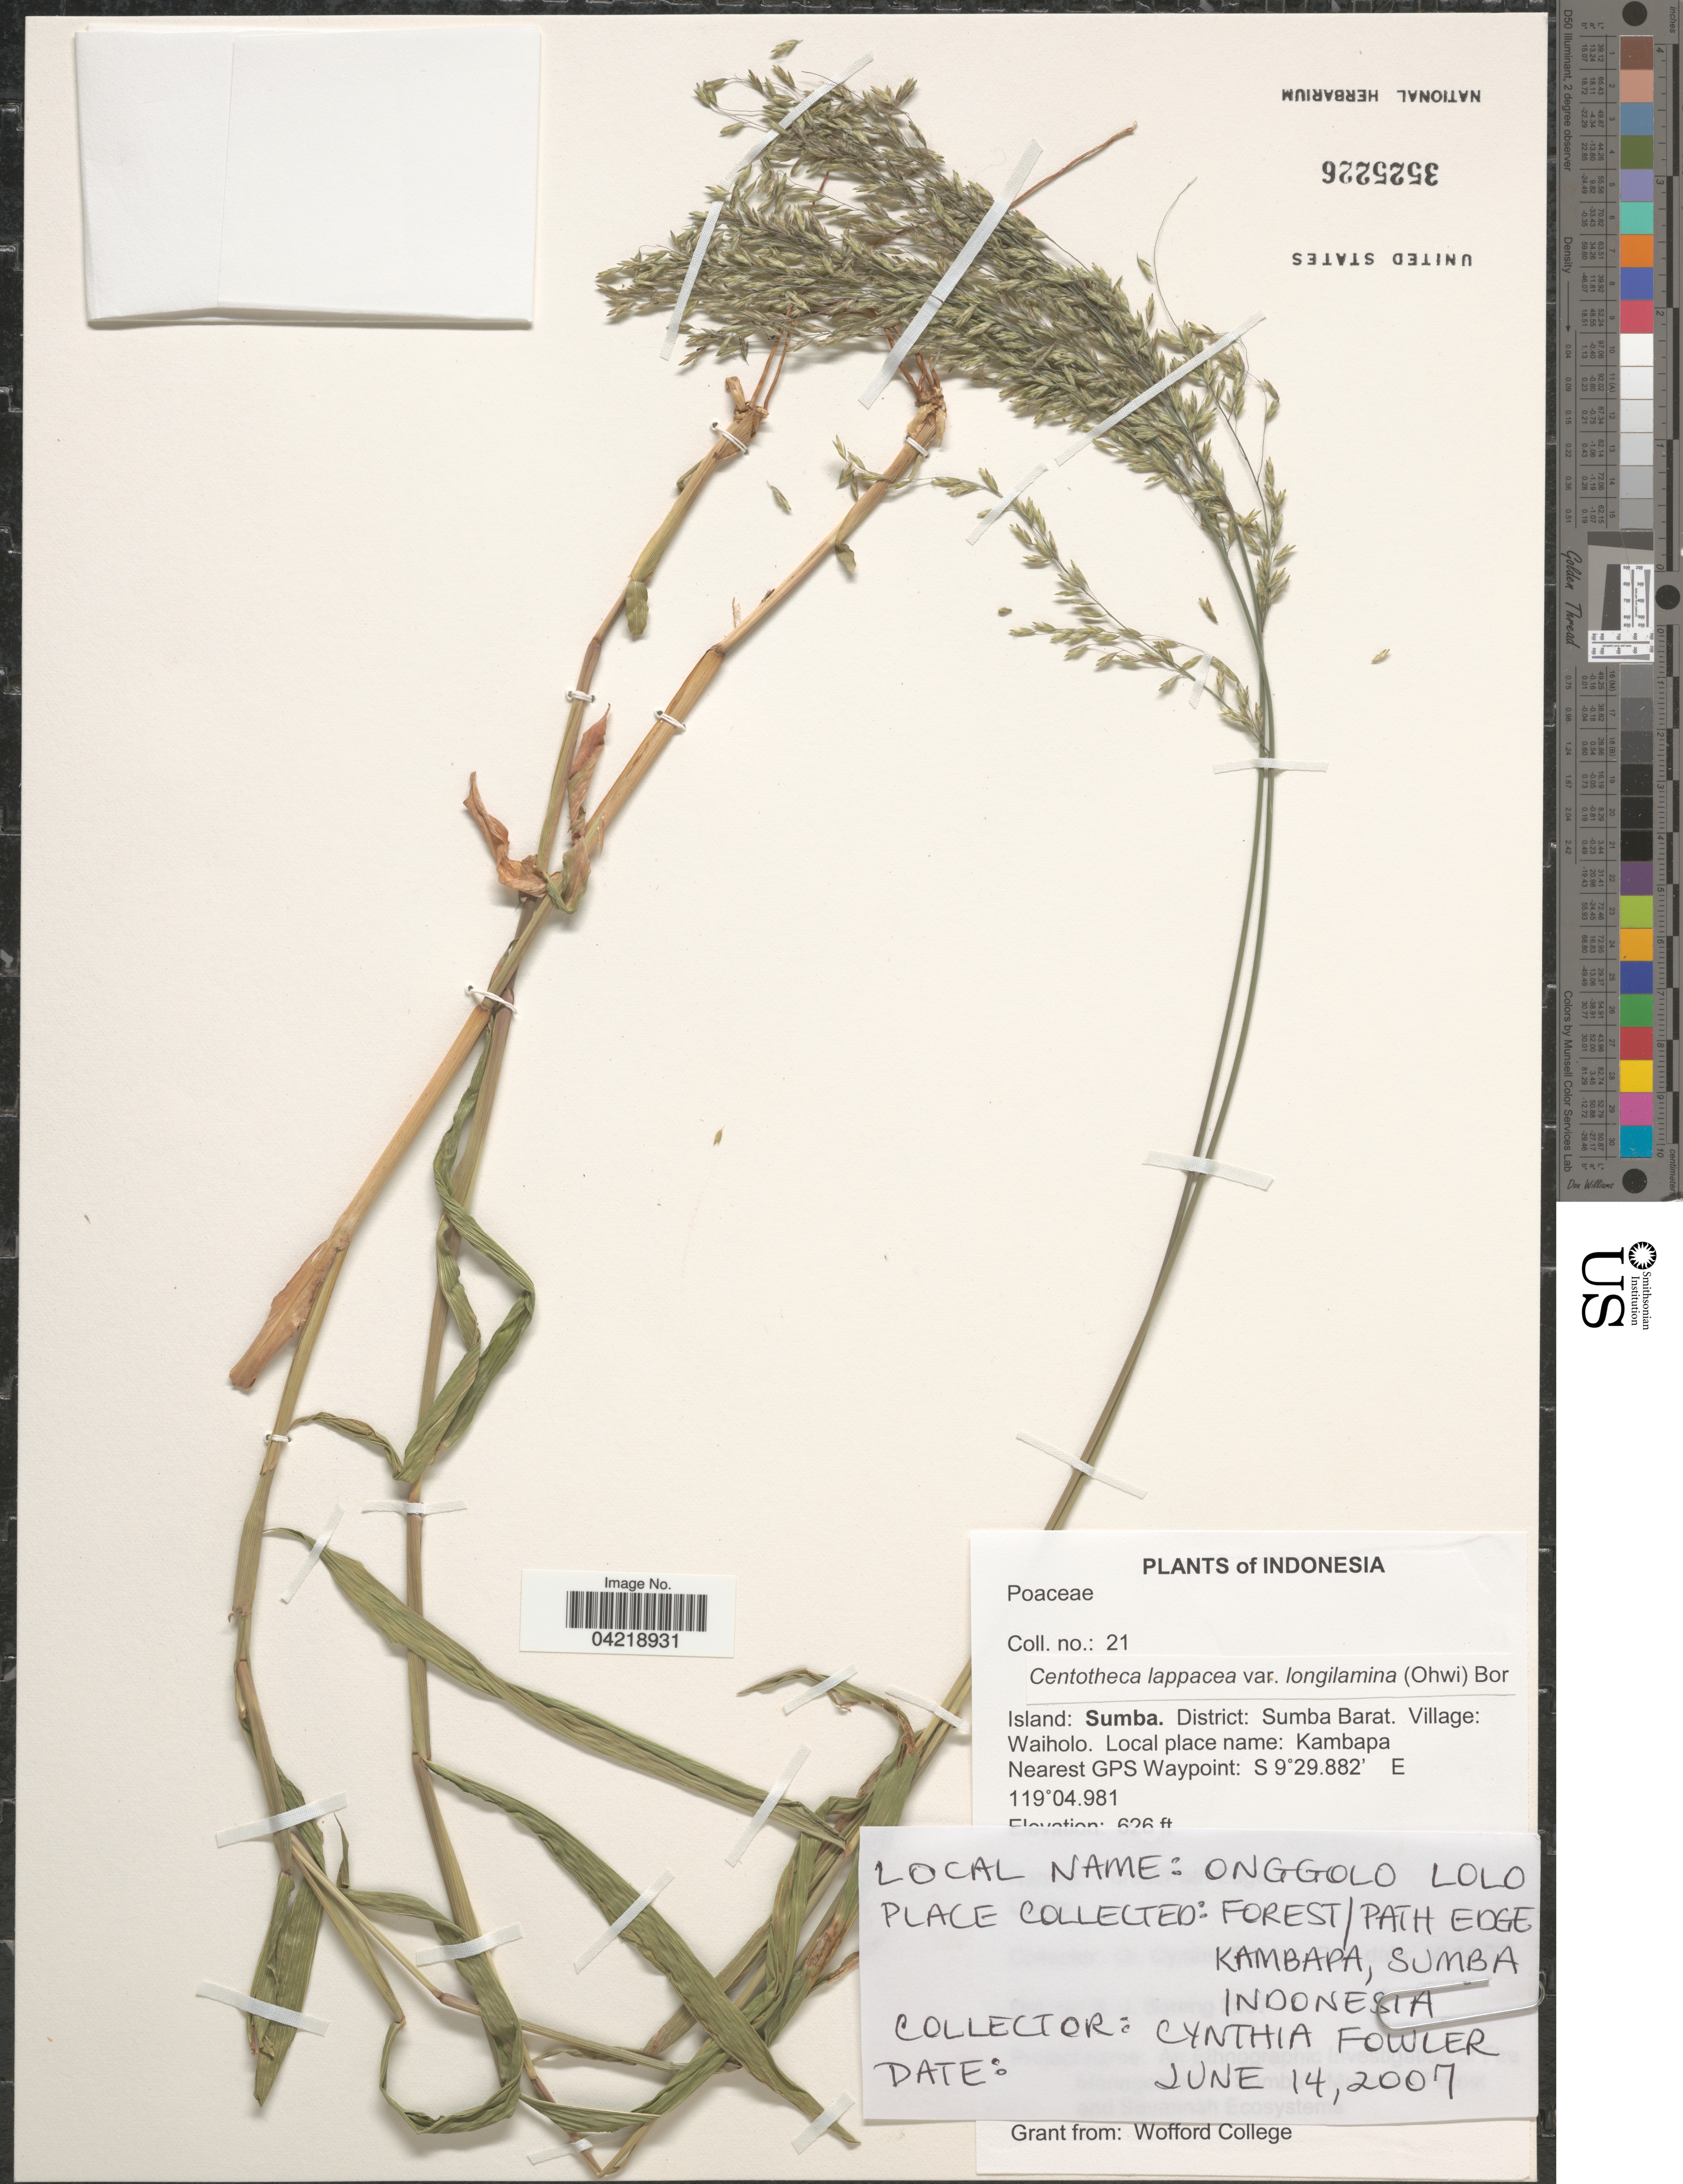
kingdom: Plantae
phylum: Tracheophyta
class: Liliopsida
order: Poales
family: Poaceae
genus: Centotheca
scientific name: Centotheca lappacea var. longilamina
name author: (Ohwi) Bor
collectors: C. Fowler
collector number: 21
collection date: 2007-06-14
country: Indonesia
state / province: Nusa Tenggara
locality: Island: Sumba. District: Sumba Barat. Village: Waiholo. Local place name: Kambapa. Nearest GPS Waypoint. Forest / path edge Kambapa, Sumba.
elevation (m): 191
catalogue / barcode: US 3525226